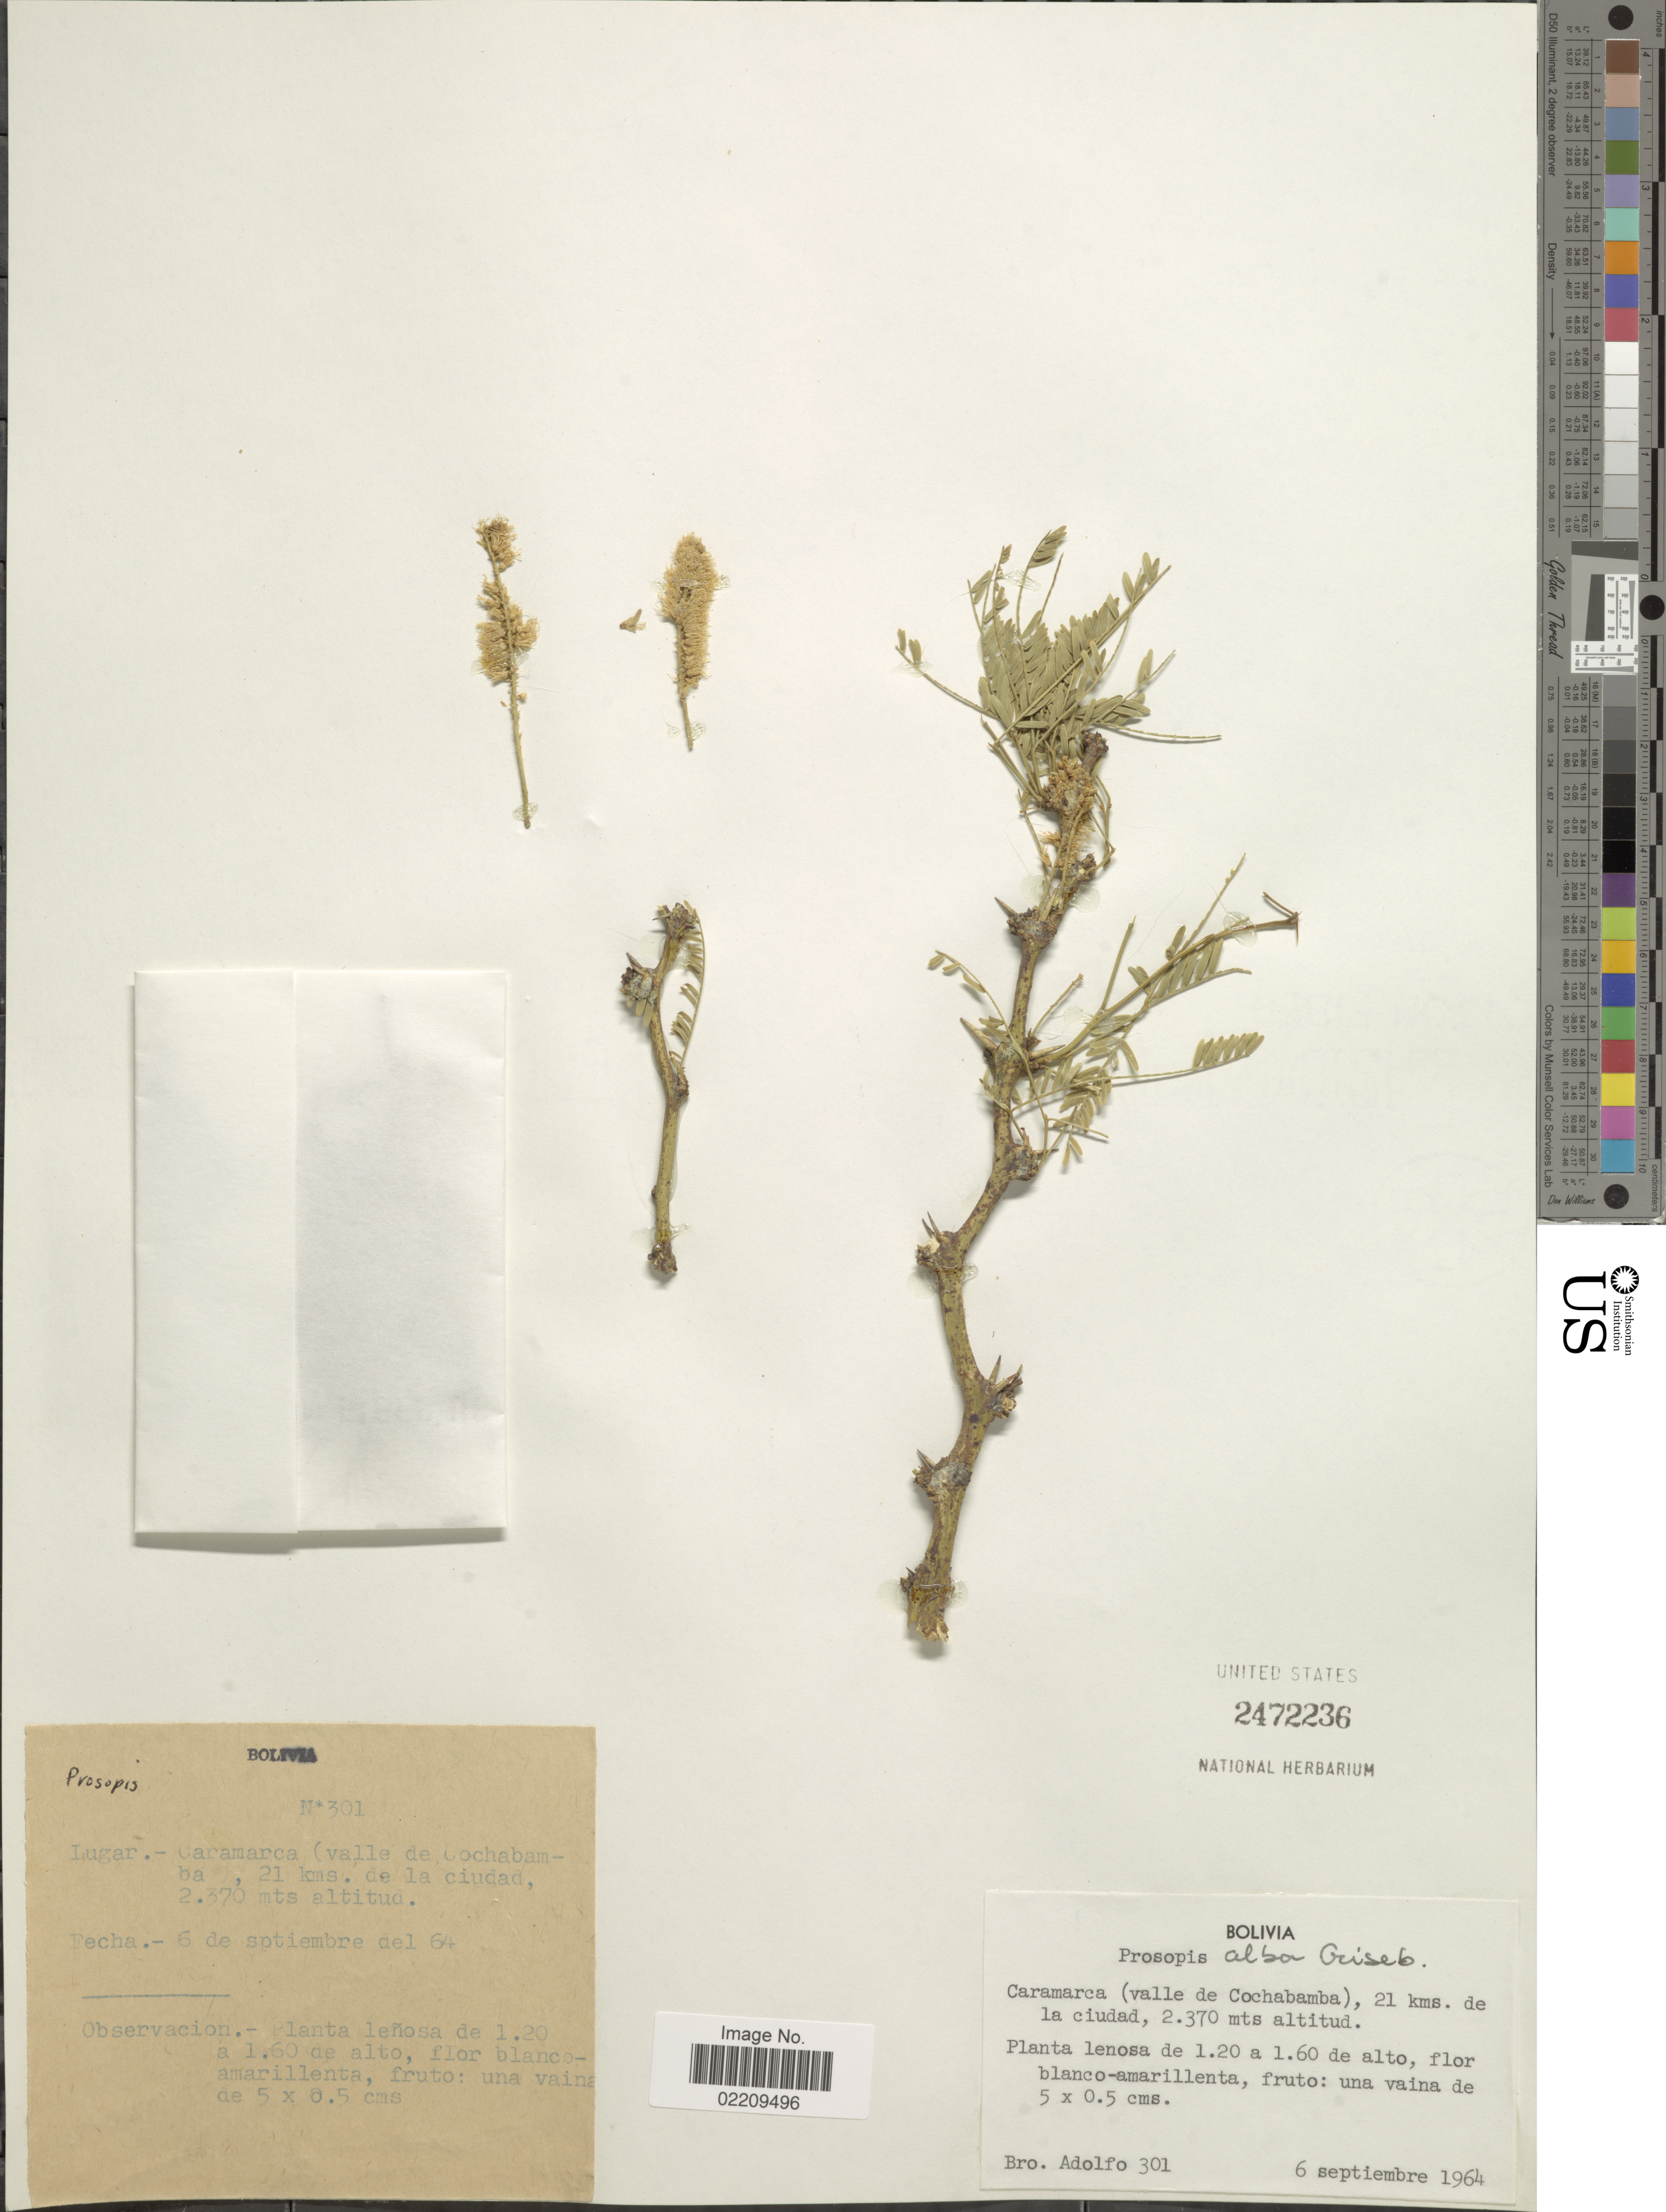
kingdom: Plantae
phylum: Tracheophyta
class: Magnoliopsida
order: Fabales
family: Fabaceae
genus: Neltuma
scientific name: Neltuma alba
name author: (Griseb.) C. E. Hughes & G.P. Lewis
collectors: Bro. Adolfo M.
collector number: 301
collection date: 1964-09-06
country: Bolivia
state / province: Cochabamba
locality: Caramarca ( valle de Cochabamba)., 21 kms, de la ciudad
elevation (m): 2370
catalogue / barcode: US 2472236